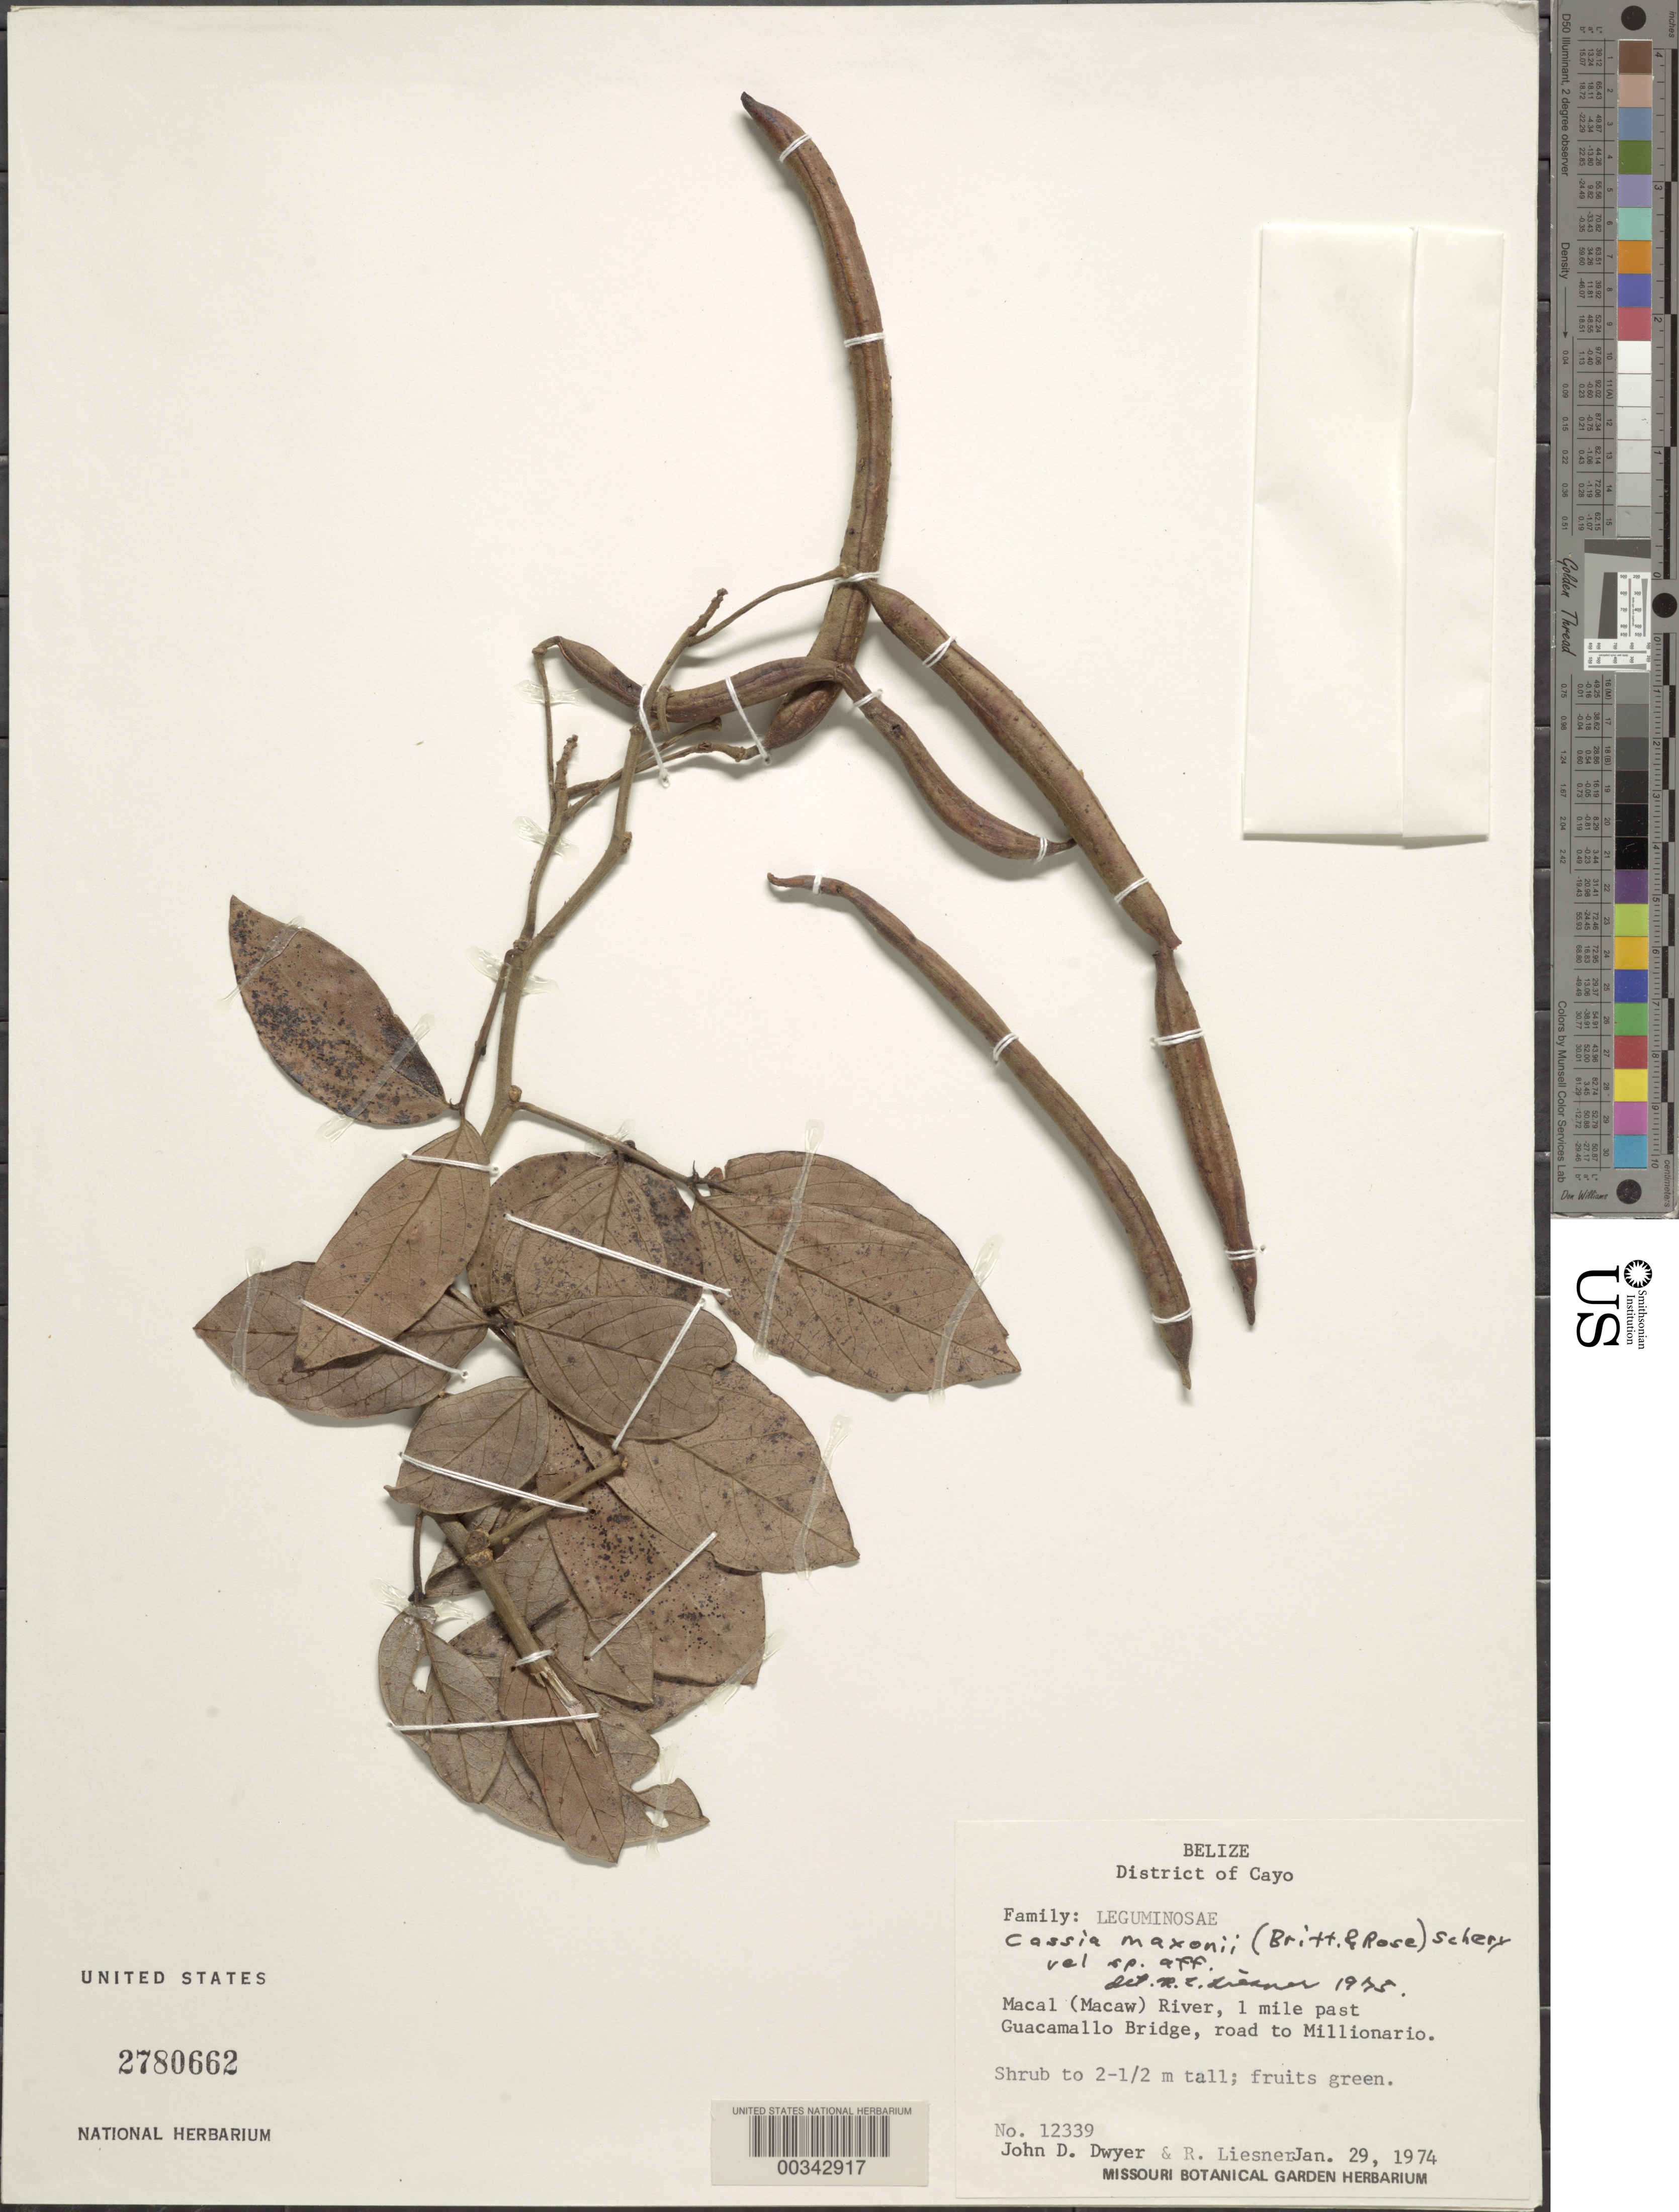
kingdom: Plantae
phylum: Tracheophyta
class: Magnoliopsida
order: Fabales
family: Fabaceae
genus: Senna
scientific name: Senna hayesiana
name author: (Britton & Rose) H.S. Irwin & Barneby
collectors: J. D. Dwyer & R. L. Liesner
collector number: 12339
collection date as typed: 29 Jan 1974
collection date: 1974-01-29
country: Belize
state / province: Cayo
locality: Macal (Macaw) River, 1 mi. past Guacamallo Bridge, road to Millionario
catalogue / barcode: US 2780662